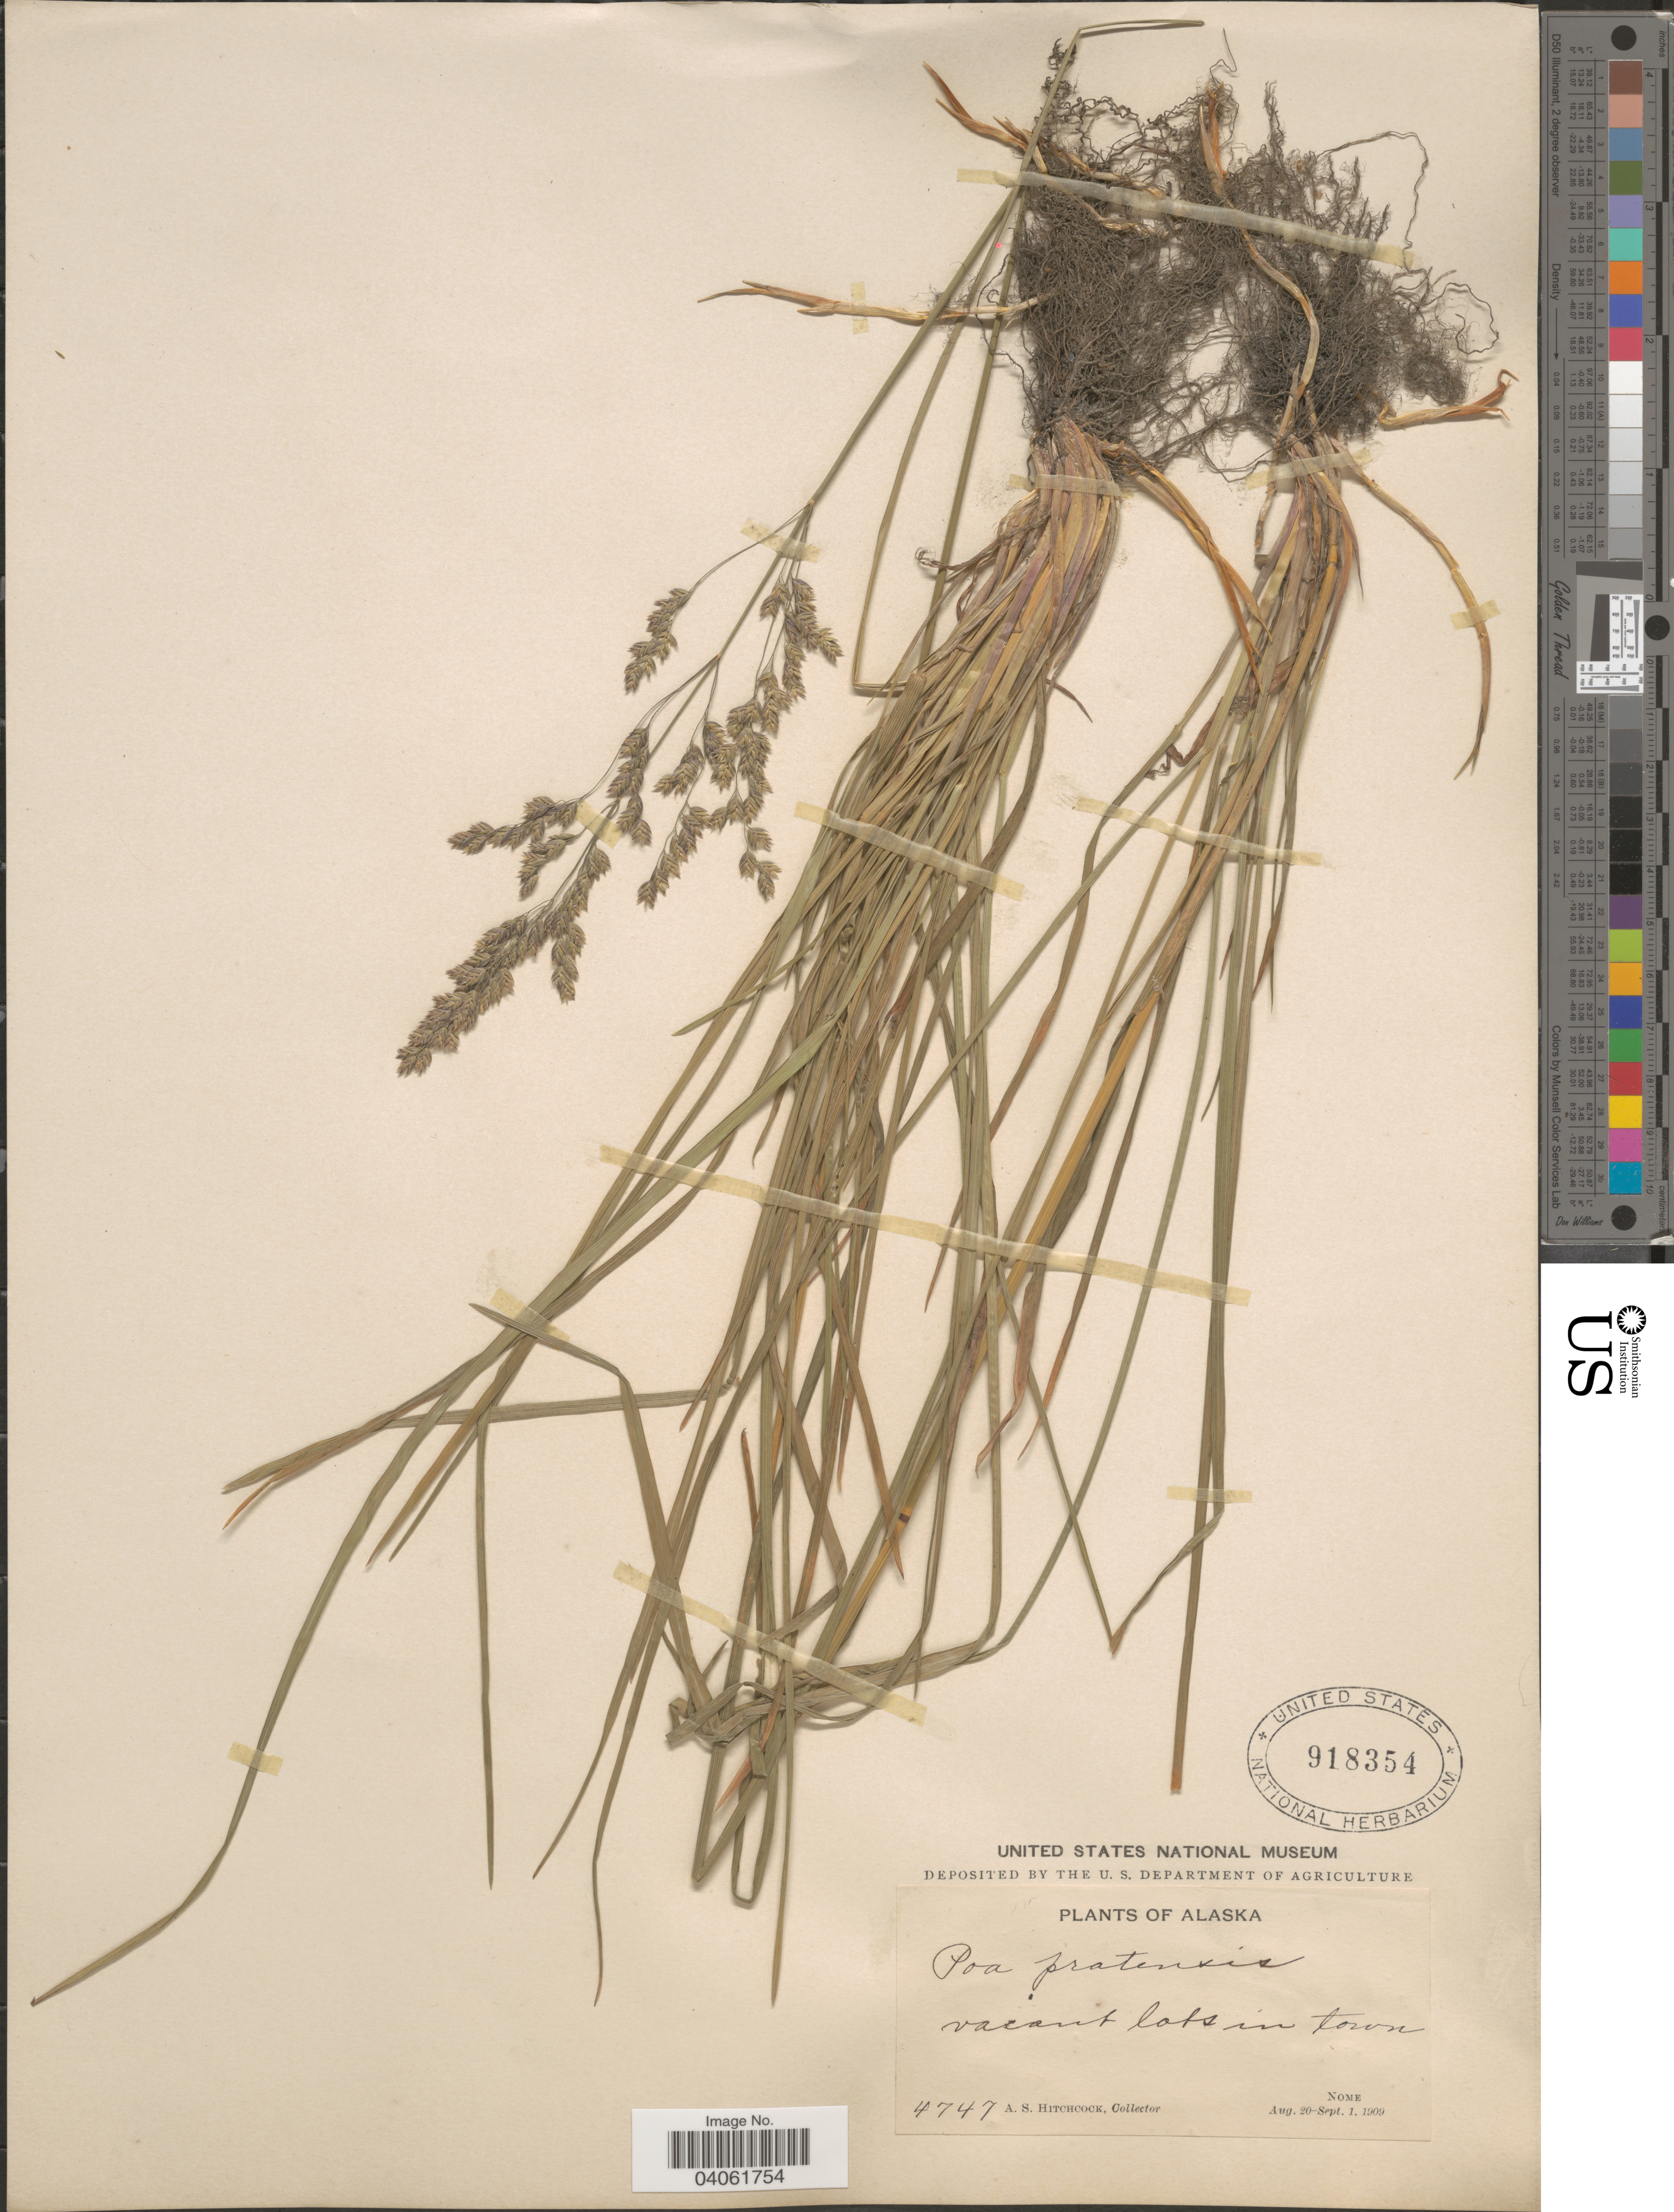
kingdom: Plantae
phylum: Tracheophyta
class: Liliopsida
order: Poales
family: Poaceae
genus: Poa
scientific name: Poa pratensis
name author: L.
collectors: A. S. Hitchcock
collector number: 4747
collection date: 1909-08-20/1909-09-01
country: United States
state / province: Alaska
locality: Nome.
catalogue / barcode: US 918354